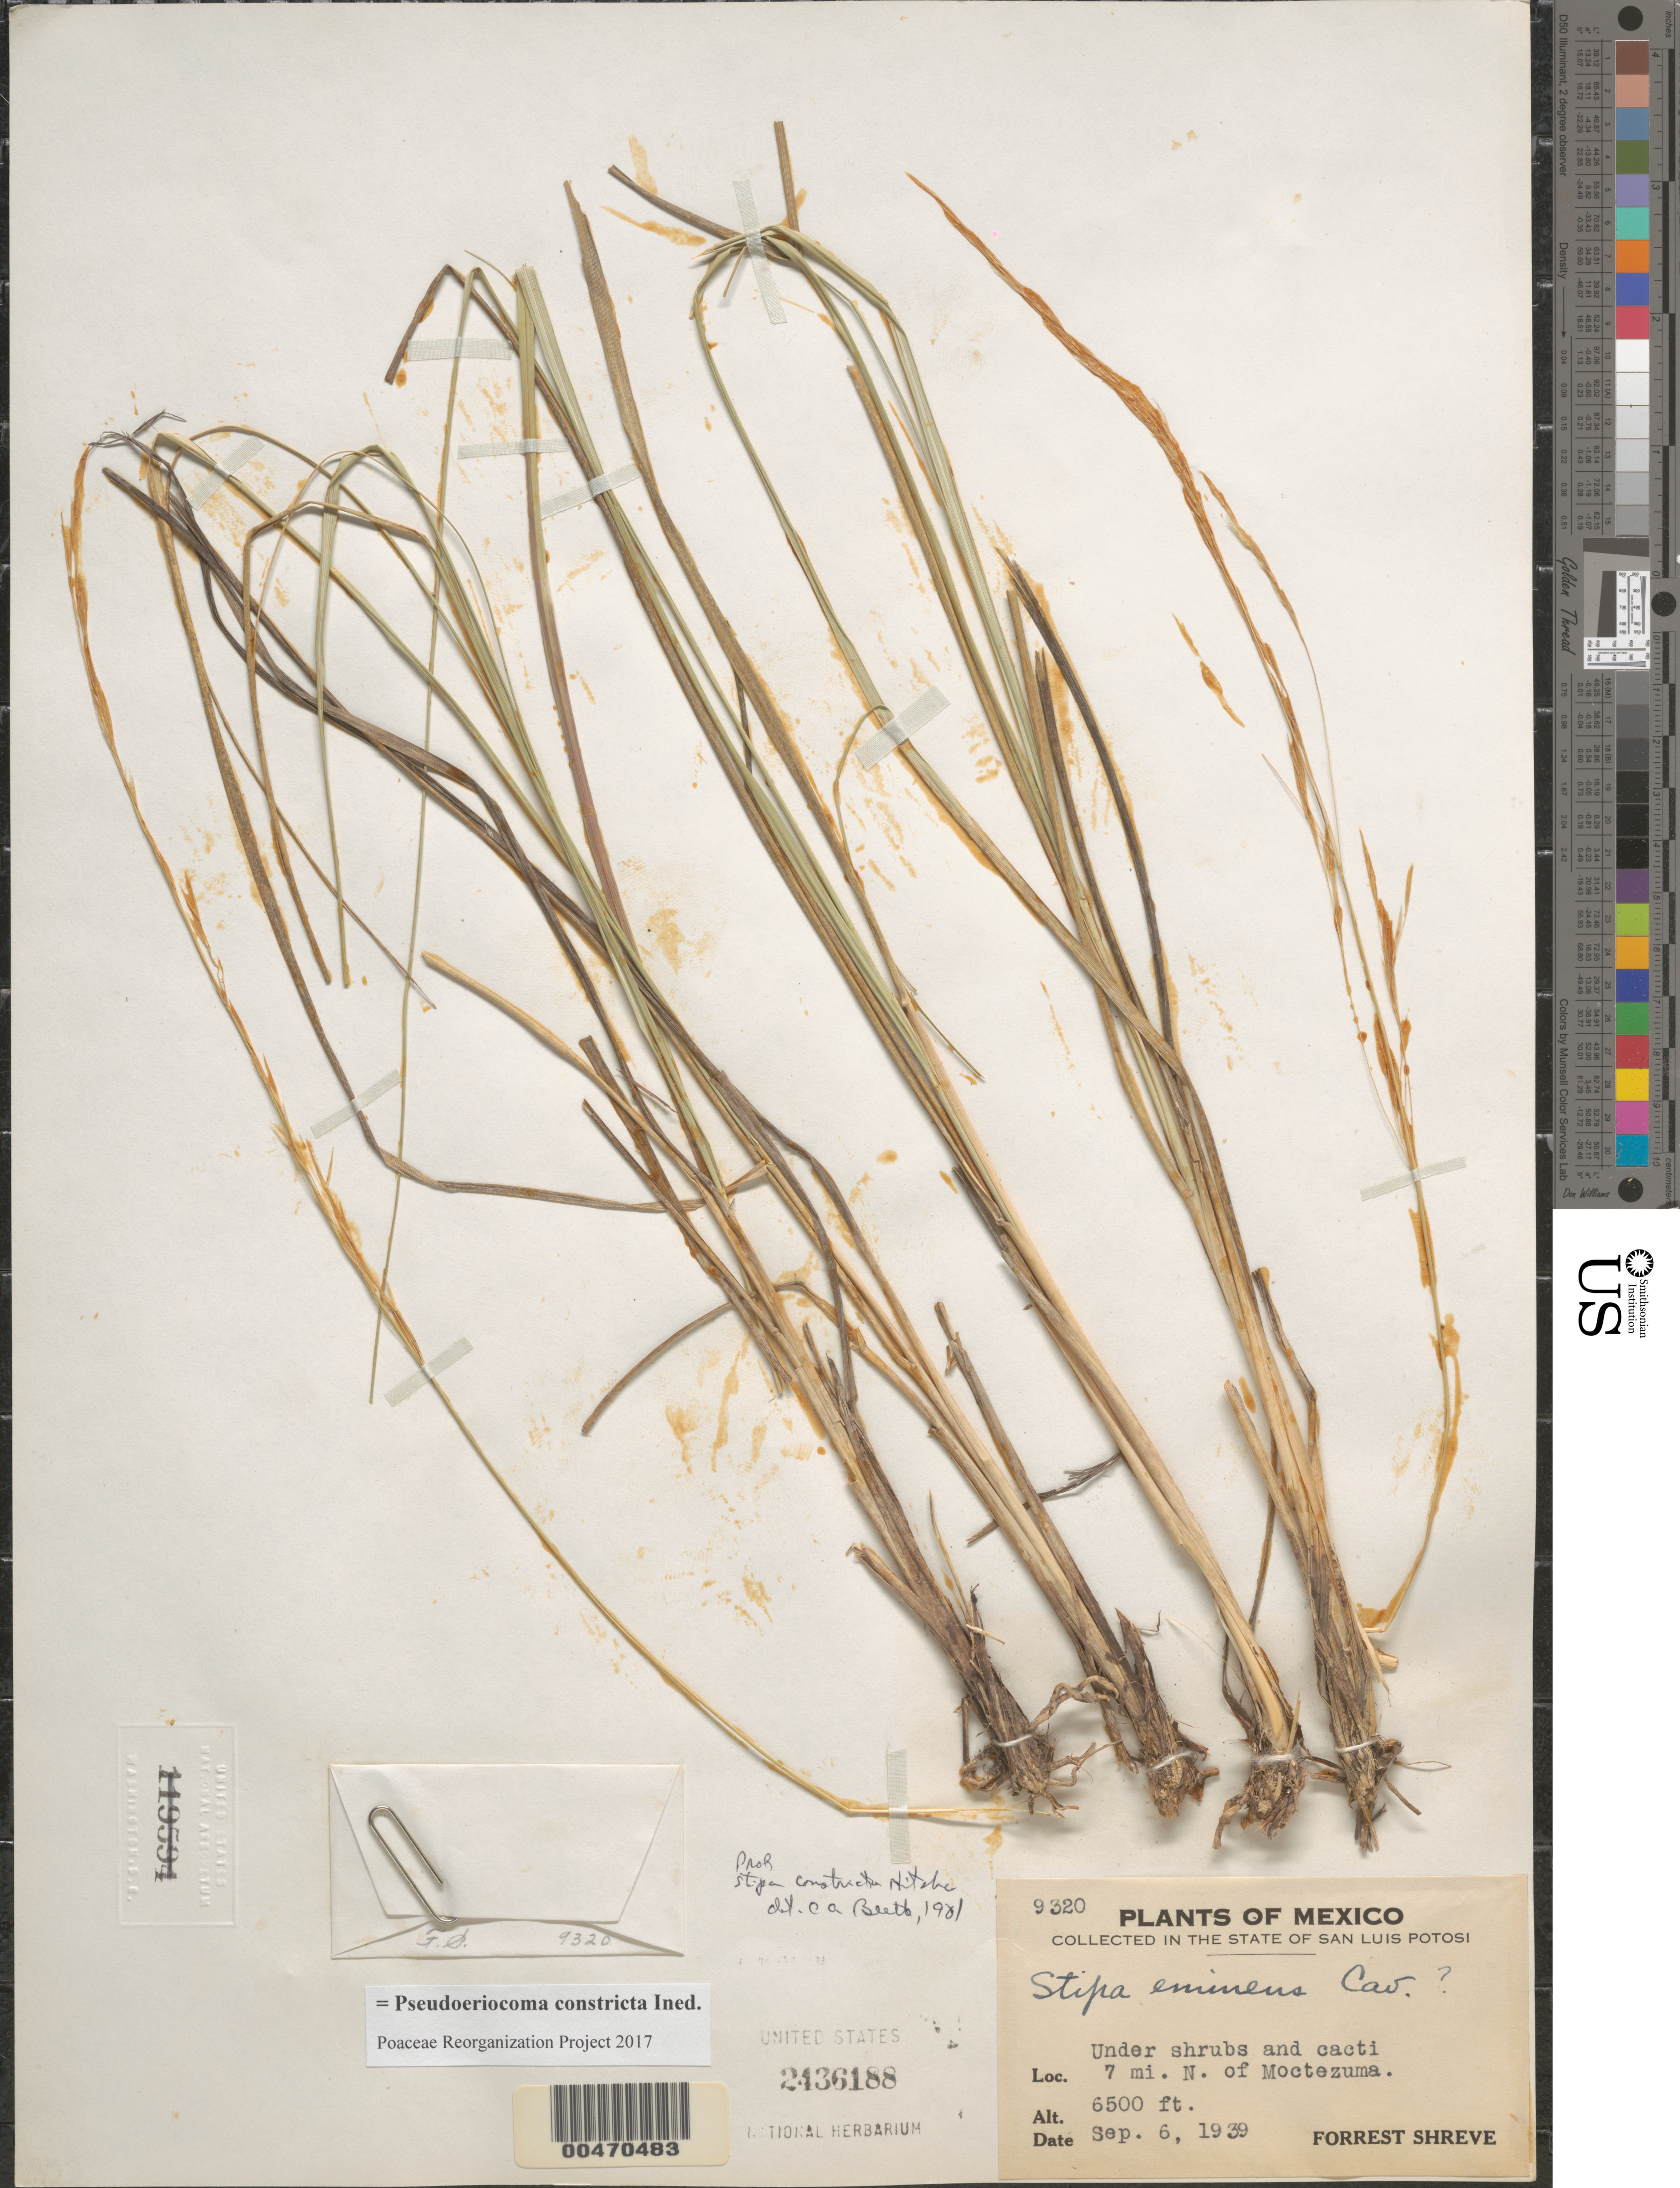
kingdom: Plantae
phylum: Tracheophyta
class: Liliopsida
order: Poales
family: Poaceae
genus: Pseudoeriocoma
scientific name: Pseudoeriocoma constricta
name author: (Kunth) Romasch.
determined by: Poaceae Reorganization Project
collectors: F. Shreve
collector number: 9320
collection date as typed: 6 Sep 1939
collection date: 1939-09-06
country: Mexico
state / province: San Luis Potosi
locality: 7 mi N of Moctezuma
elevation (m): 1981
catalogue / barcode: US 2436188